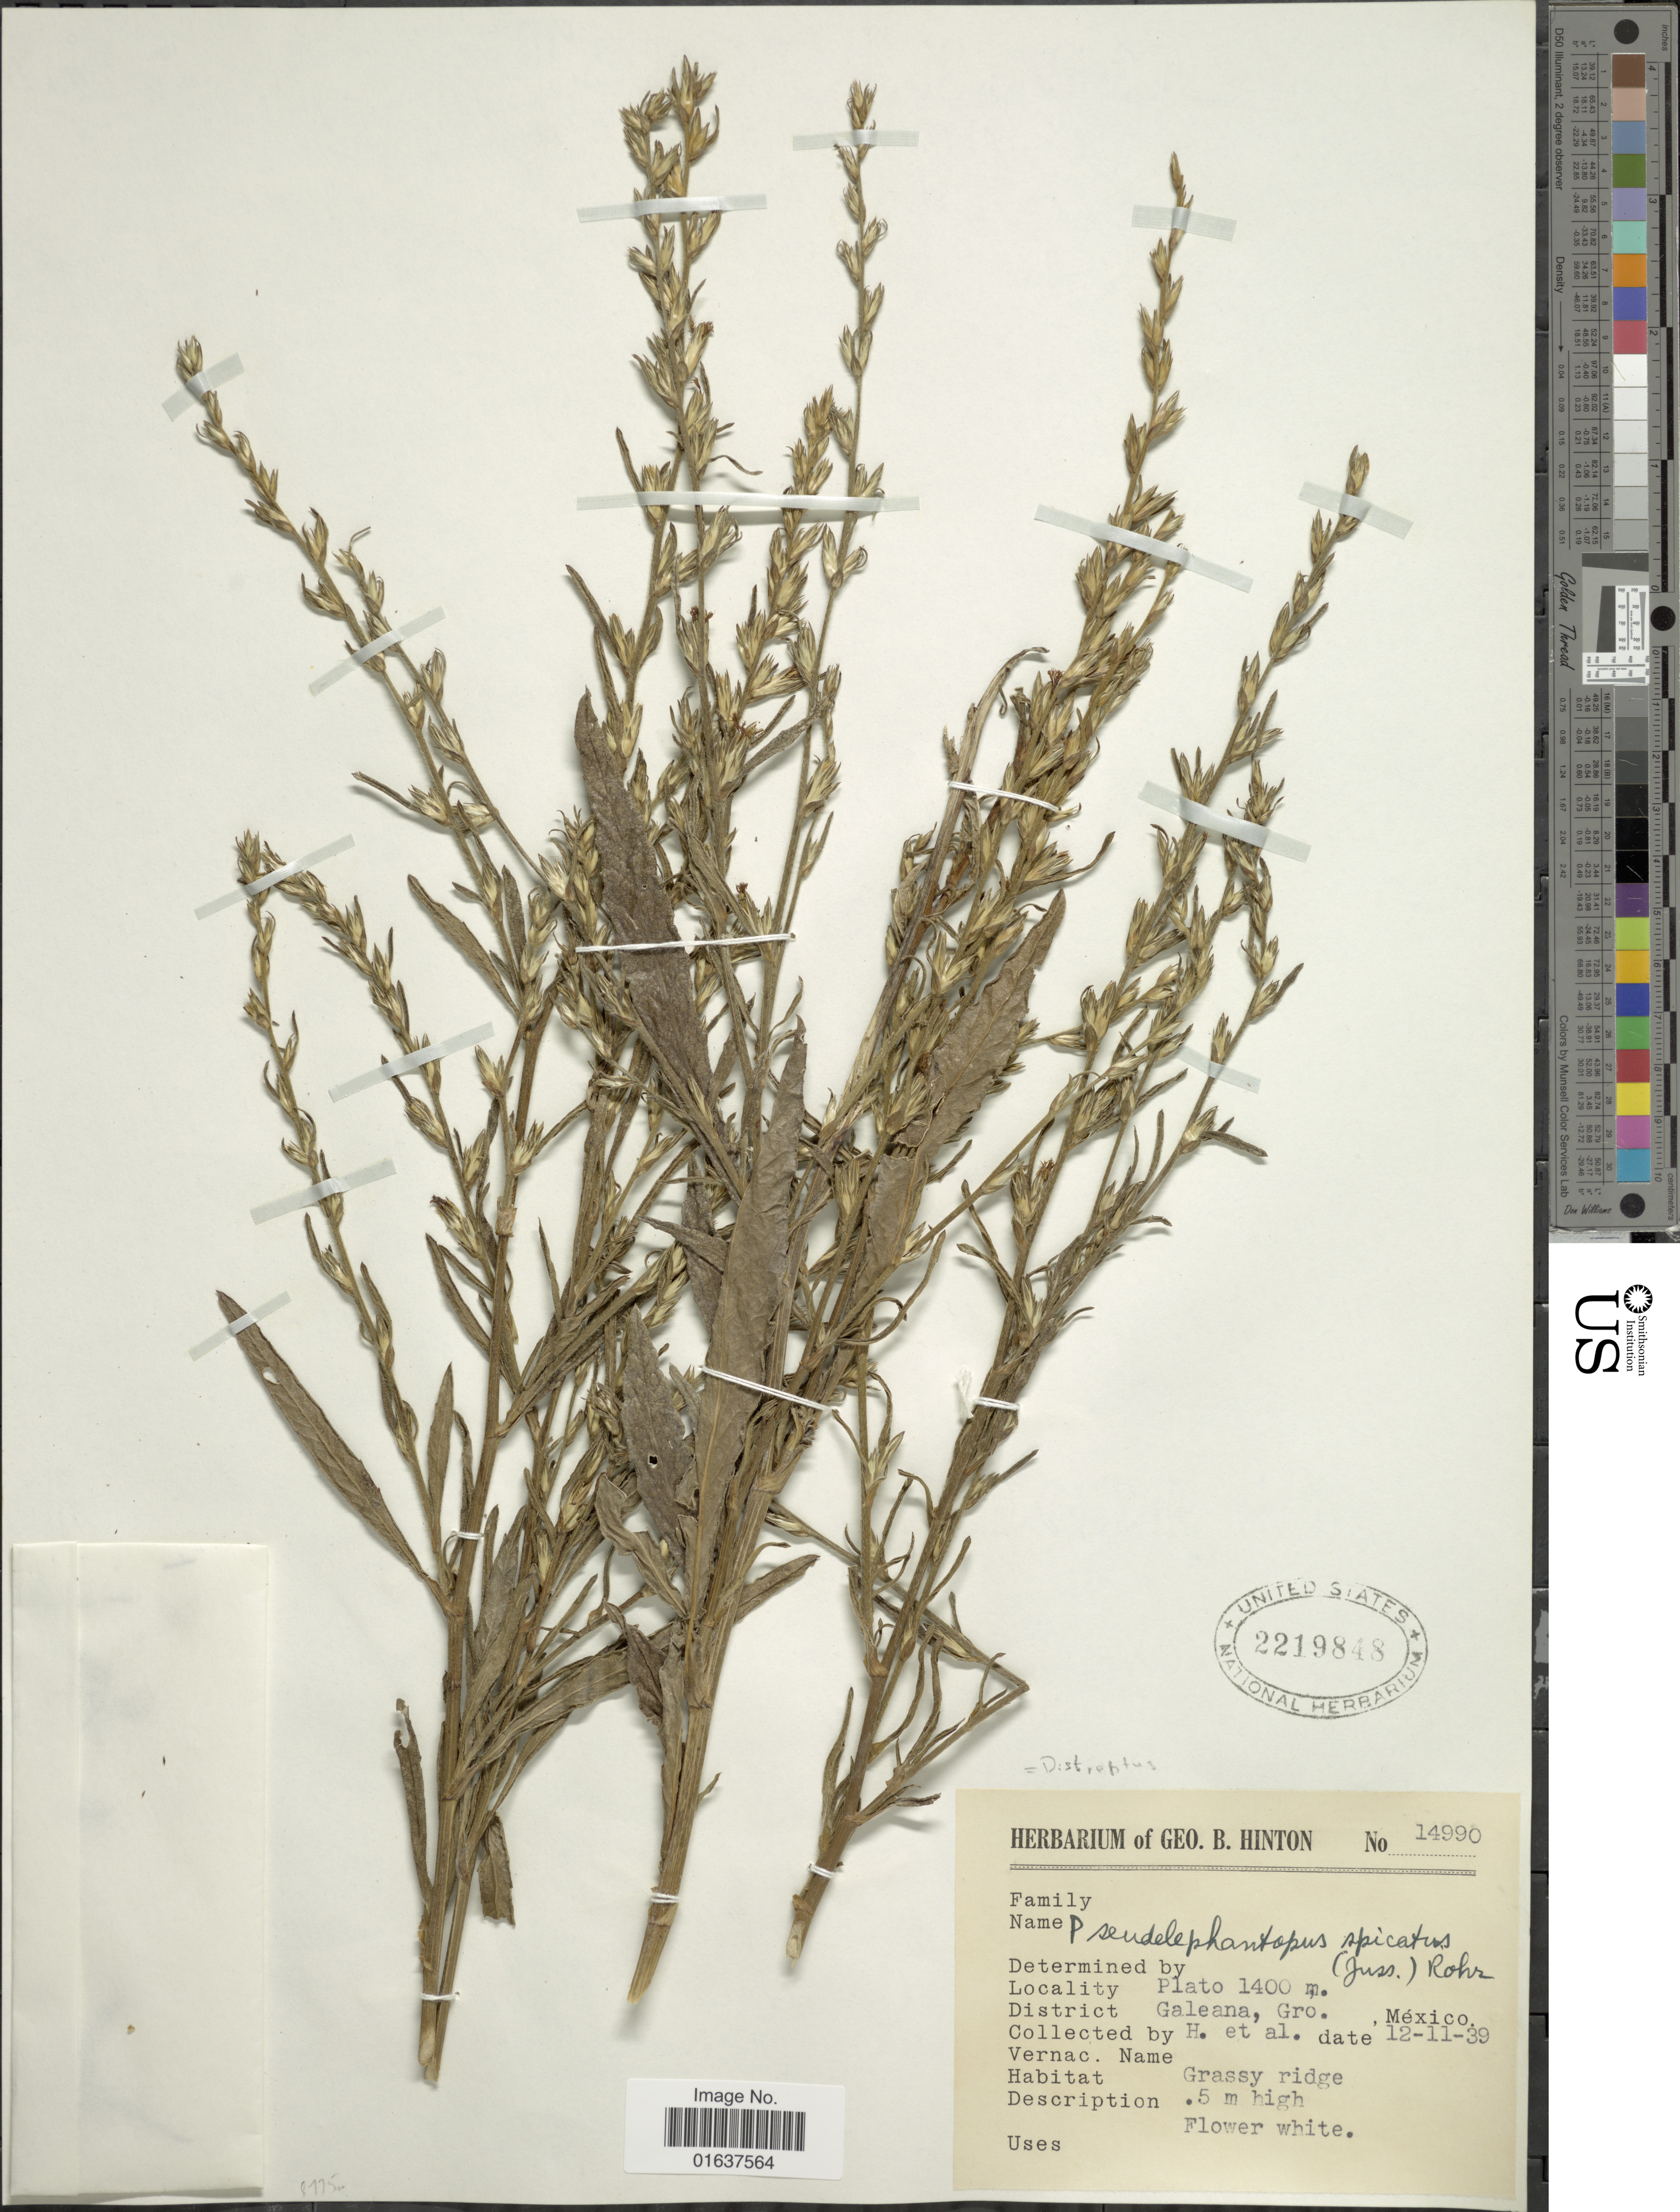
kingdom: Plantae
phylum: Tracheophyta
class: Magnoliopsida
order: Asterales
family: Asteraceae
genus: Pseudelephantopus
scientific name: Pseudelephantopus spicatus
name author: (Juss. ex Aubl.) C.F. Baker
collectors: G. B. Hinton & et al.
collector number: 14990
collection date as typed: Transcribed d/m/y: 12/11/39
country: Mexico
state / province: Guerrero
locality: Galeana, Gro. Mexico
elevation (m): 1400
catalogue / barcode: US 2219848